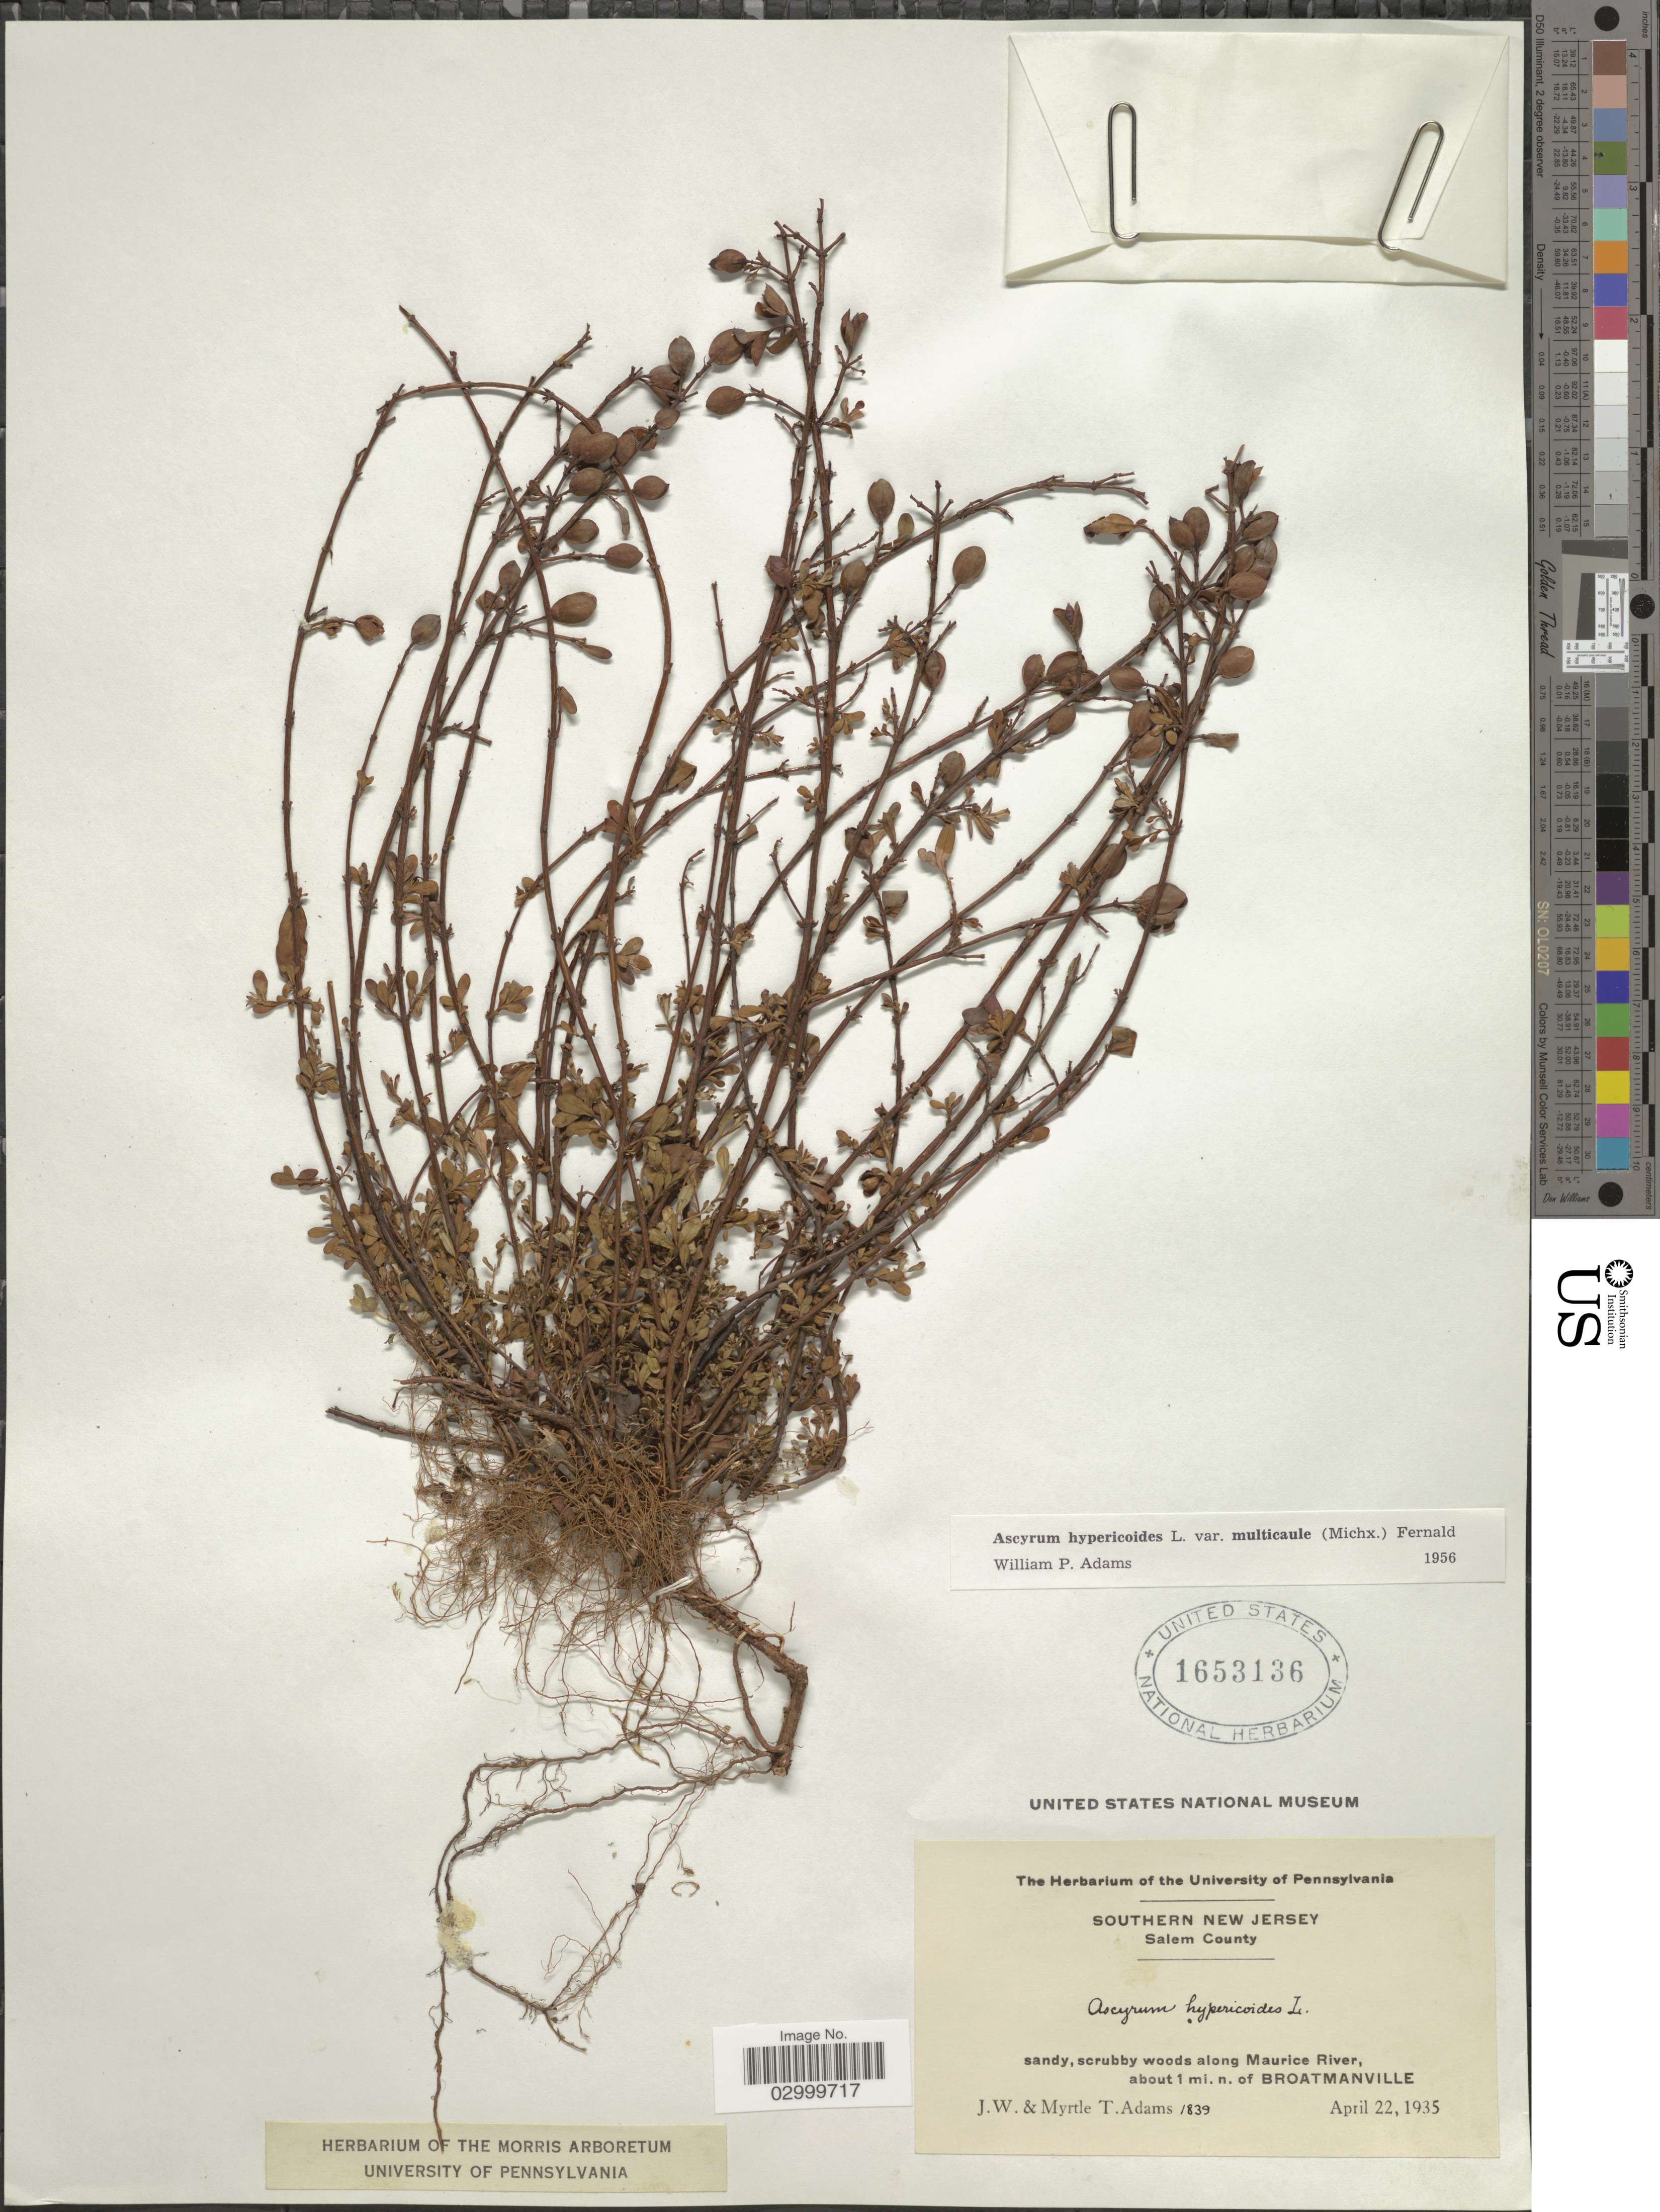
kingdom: Plantae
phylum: Tracheophyta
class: Magnoliopsida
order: Malpighiales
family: Hypericaceae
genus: Hypericum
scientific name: Hypericum stragulum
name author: W.P. Adams & N. Robson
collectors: J. Adams & M. T. Adams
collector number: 1839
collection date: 1935-04-22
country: United States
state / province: New Jersey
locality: Southern New Jersey, Salem County, sandy, scrubby woods along Maurice River, about 1 mi. n. of Broatmanville.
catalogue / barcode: US 1653136